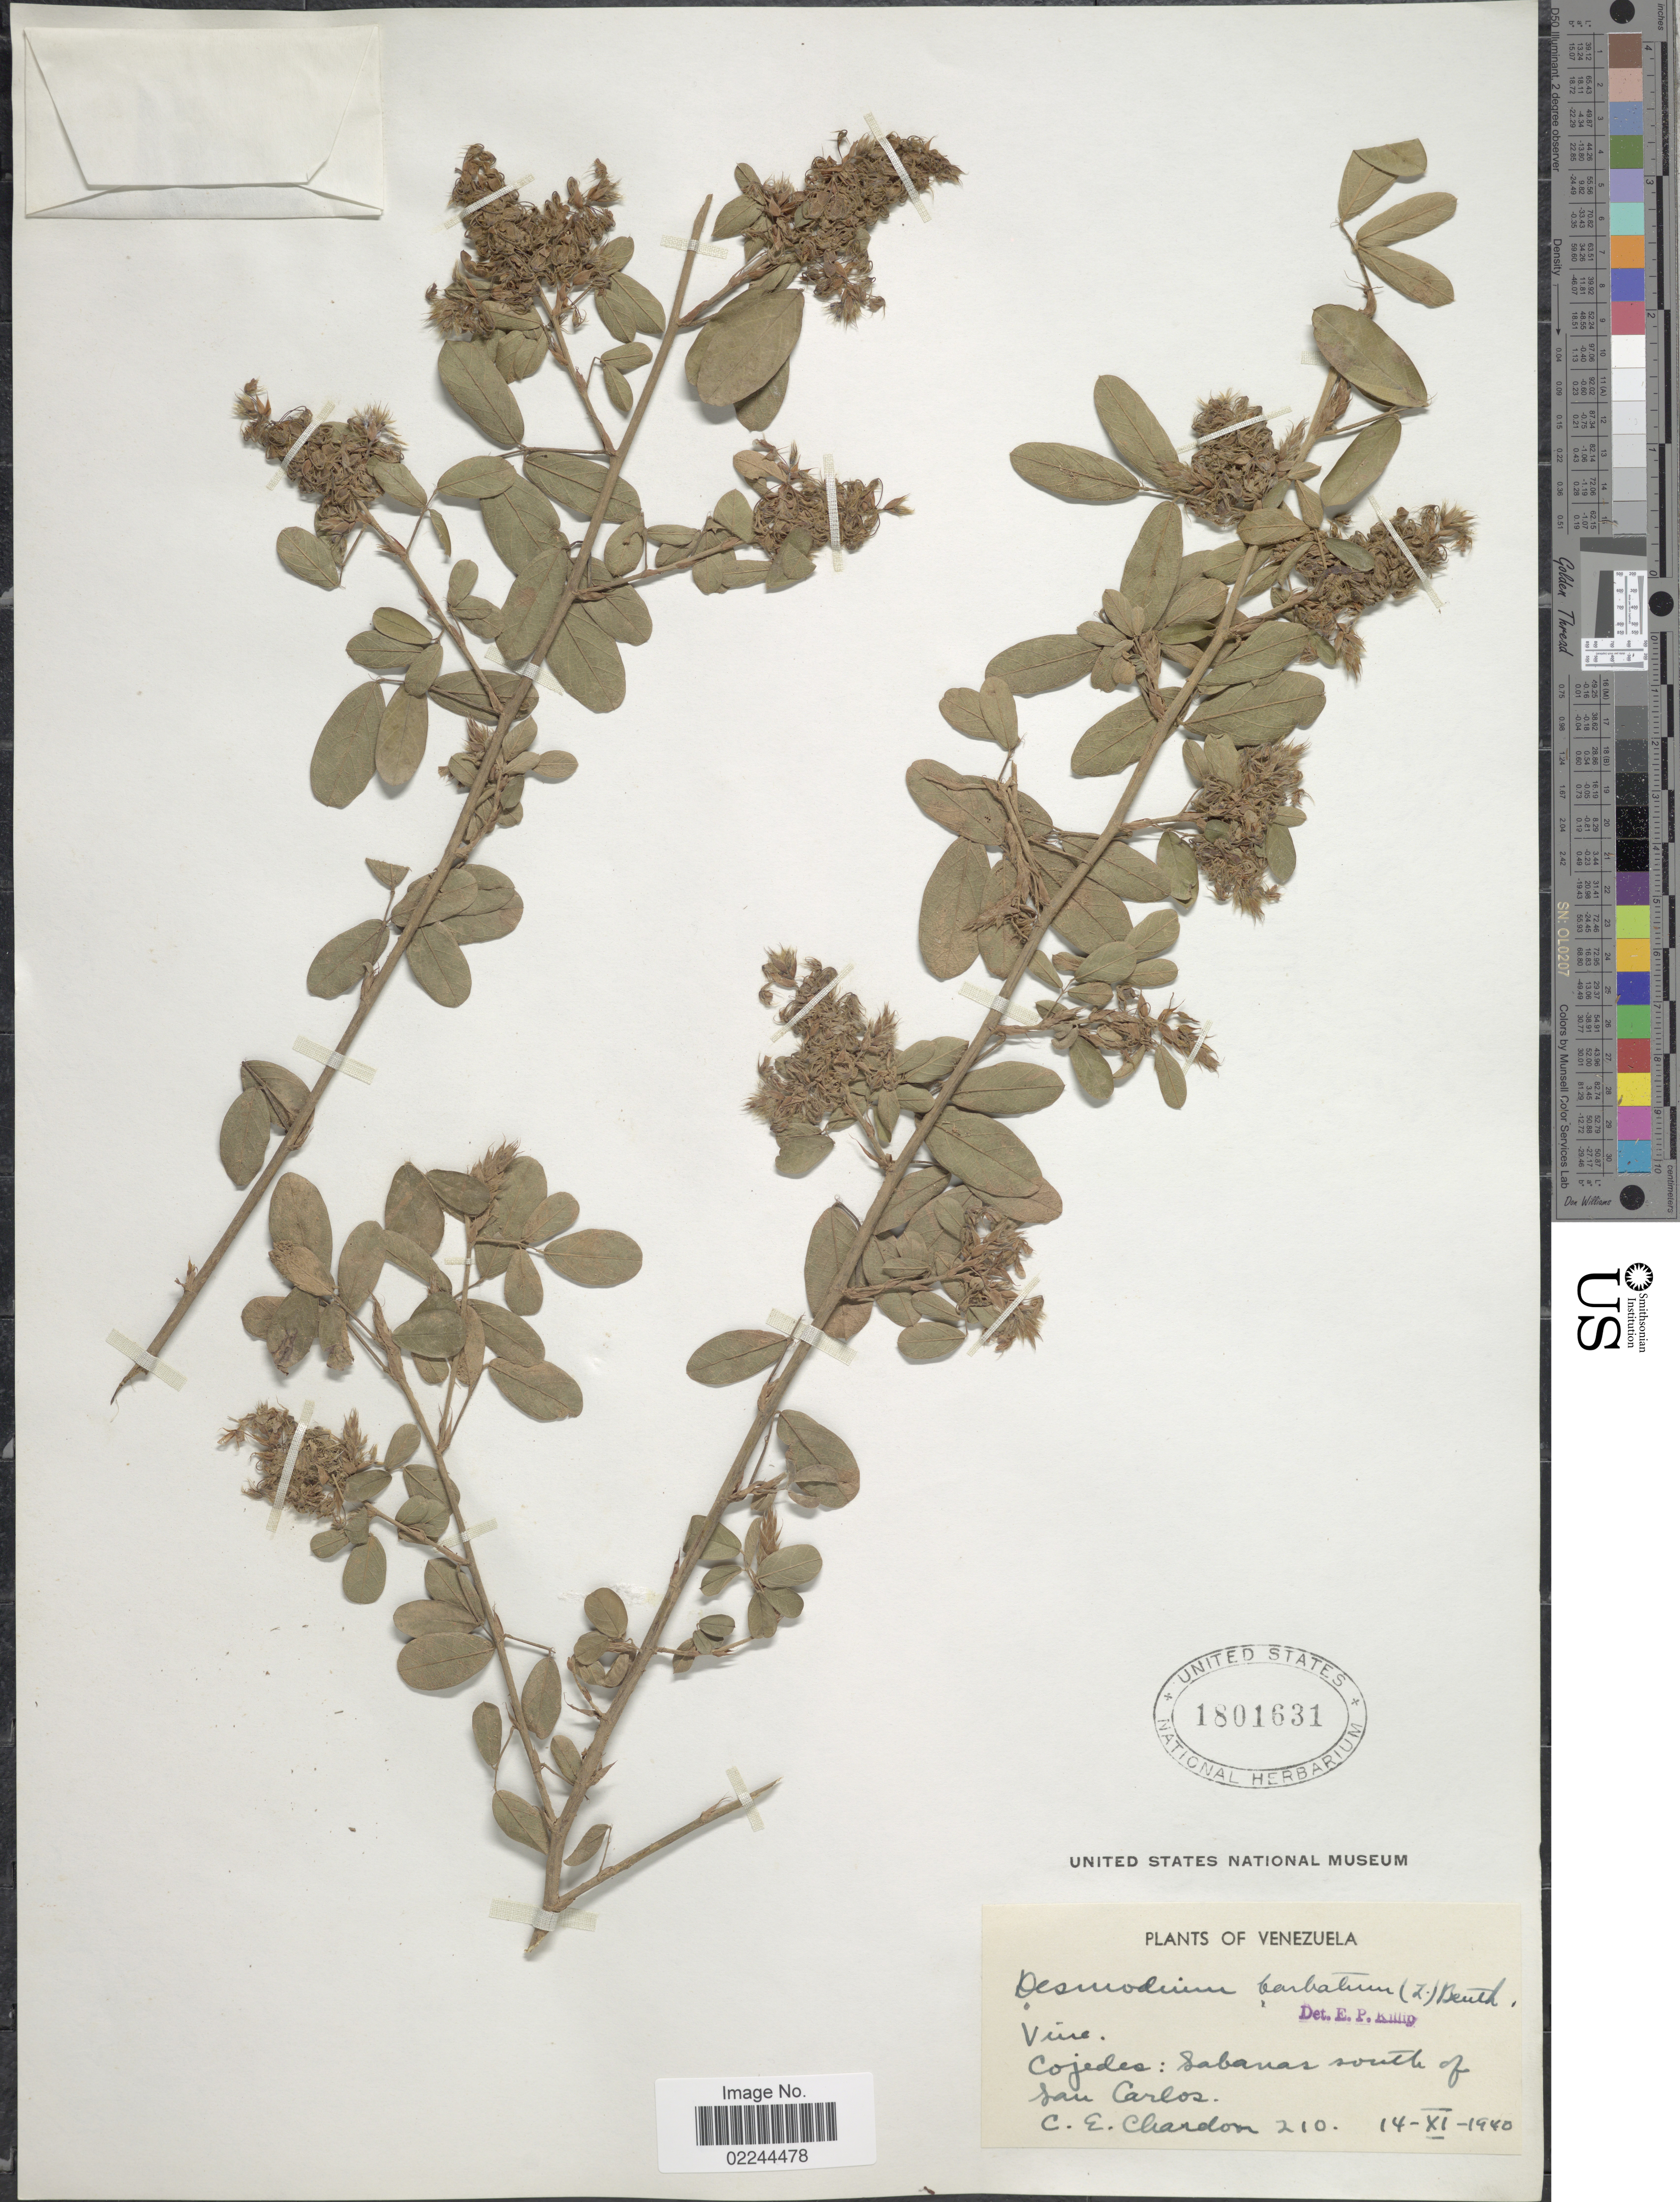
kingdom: Plantae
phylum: Tracheophyta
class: Magnoliopsida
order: Fabales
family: Fabaceae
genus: Grona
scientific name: Grona barbata var. barbata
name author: (L.) H. Ohashi & K. Ohashi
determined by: Strong, Mark T., (BOT), Smithsonian Institution - National Museum of Natural History (UNITED STATES)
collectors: C. E. Chardón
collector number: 210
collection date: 1940-12-14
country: Venezuela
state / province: Cojedes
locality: Sabanas south of San Carlos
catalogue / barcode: US 1801631